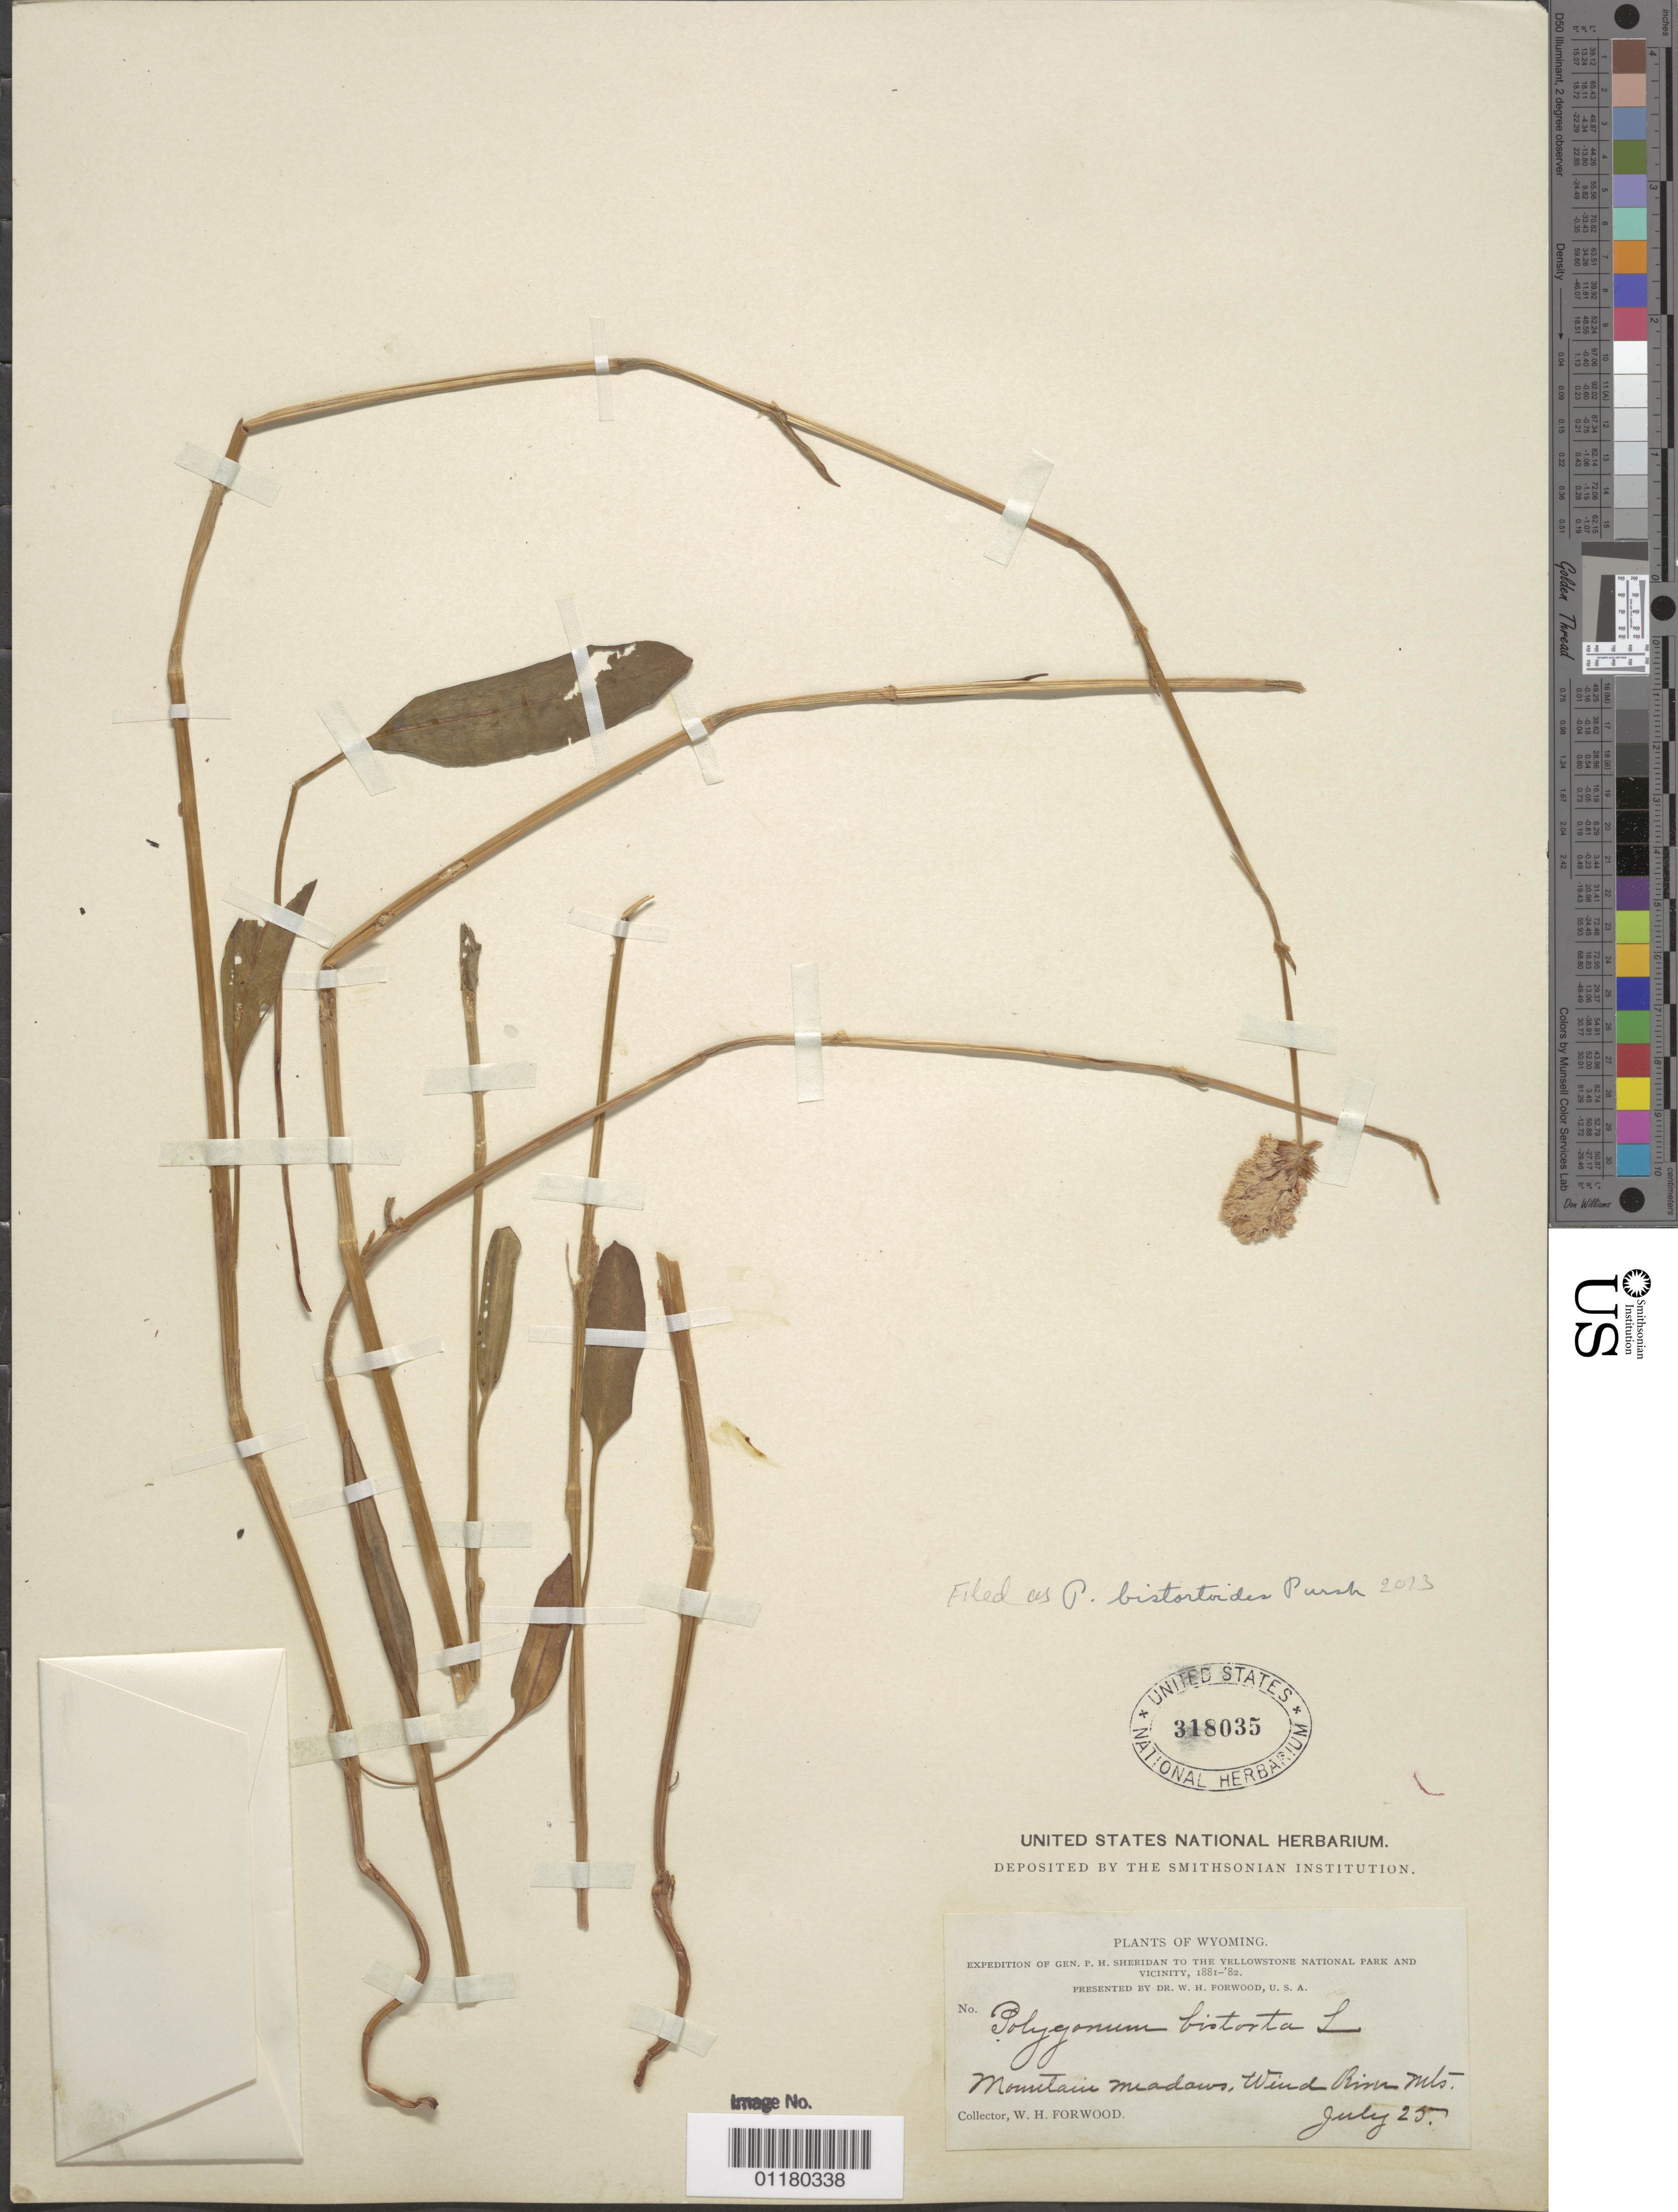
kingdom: Plantae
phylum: Tracheophyta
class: Magnoliopsida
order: Caryophyllales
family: Polygonaceae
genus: Bistorta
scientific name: Bistorta bistortoides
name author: (Pursh) Small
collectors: W. Forwood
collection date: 1881-07-25 or 1882-07-25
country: United States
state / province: Wyoming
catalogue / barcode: US 318035